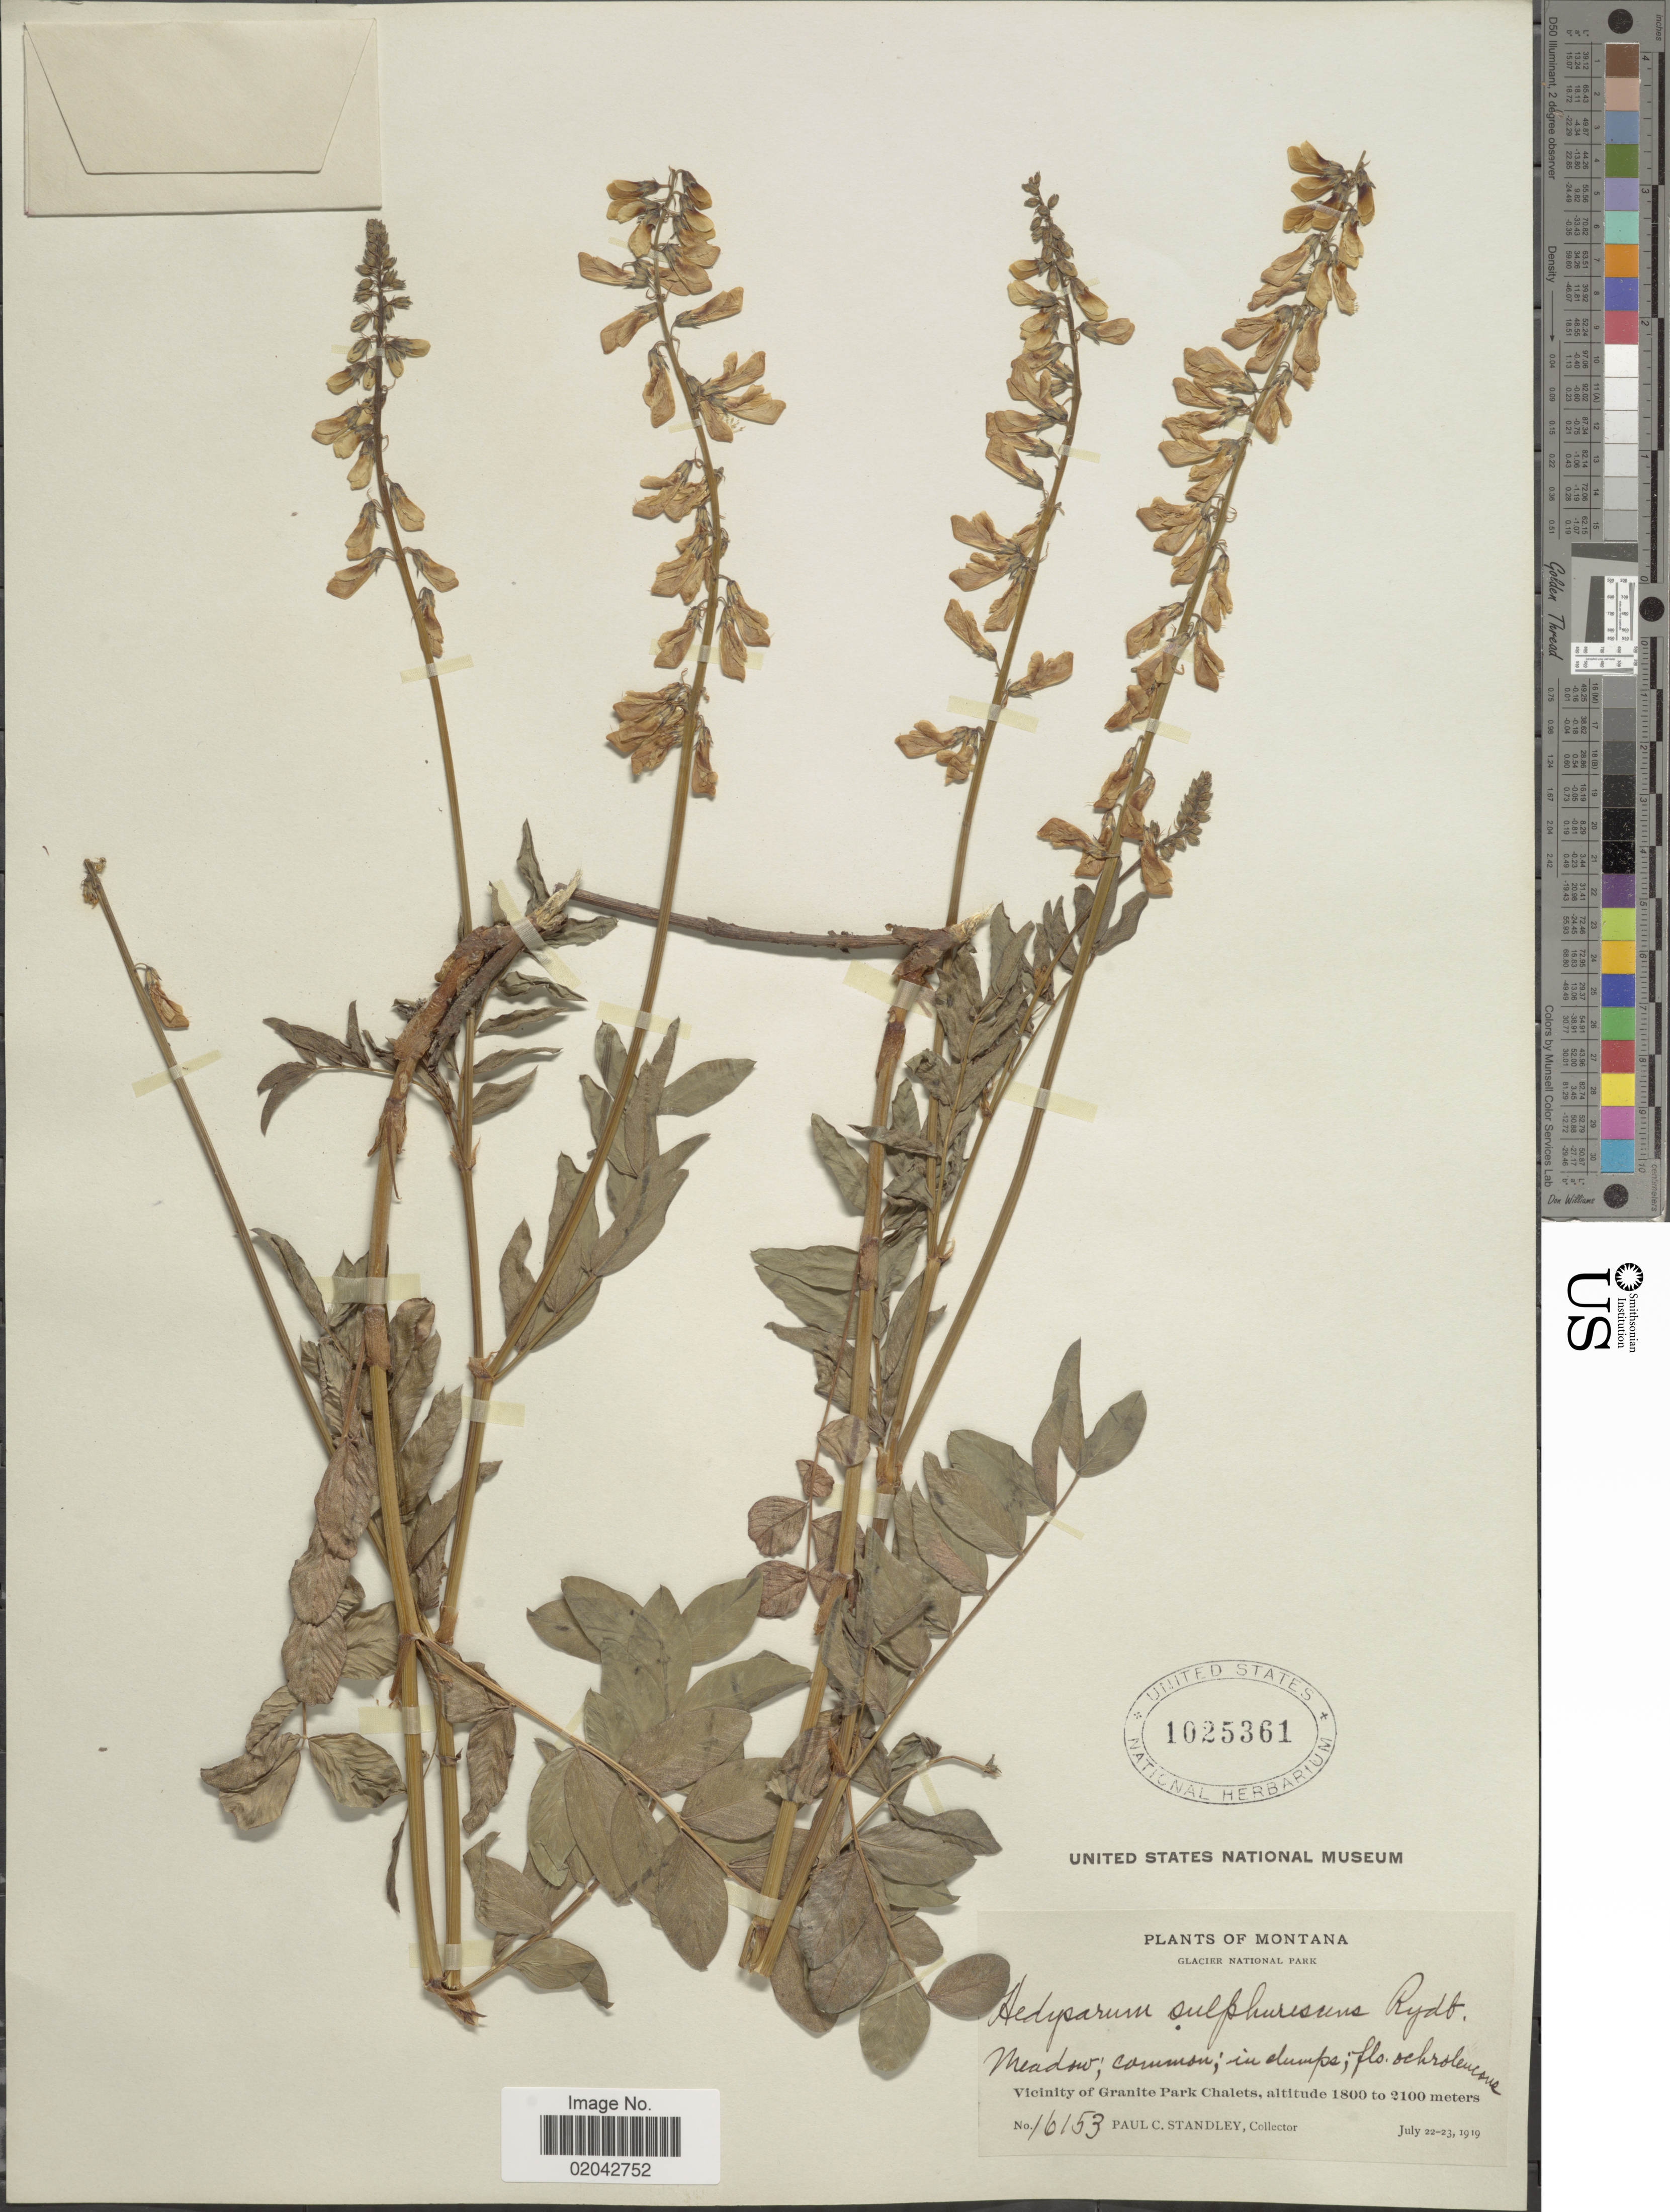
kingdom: Plantae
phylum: Tracheophyta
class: Magnoliopsida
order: Fabales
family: Fabaceae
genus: Hedysarum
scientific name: Hedysarum sulphurescens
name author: Rydb.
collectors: P. C. Standley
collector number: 16153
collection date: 1919-07-22/1919-07-23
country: United States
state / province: Montana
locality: Glacier National Park, meadow, in damps, vicinity of Granite Park Chalets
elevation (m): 1800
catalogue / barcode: US 1025361